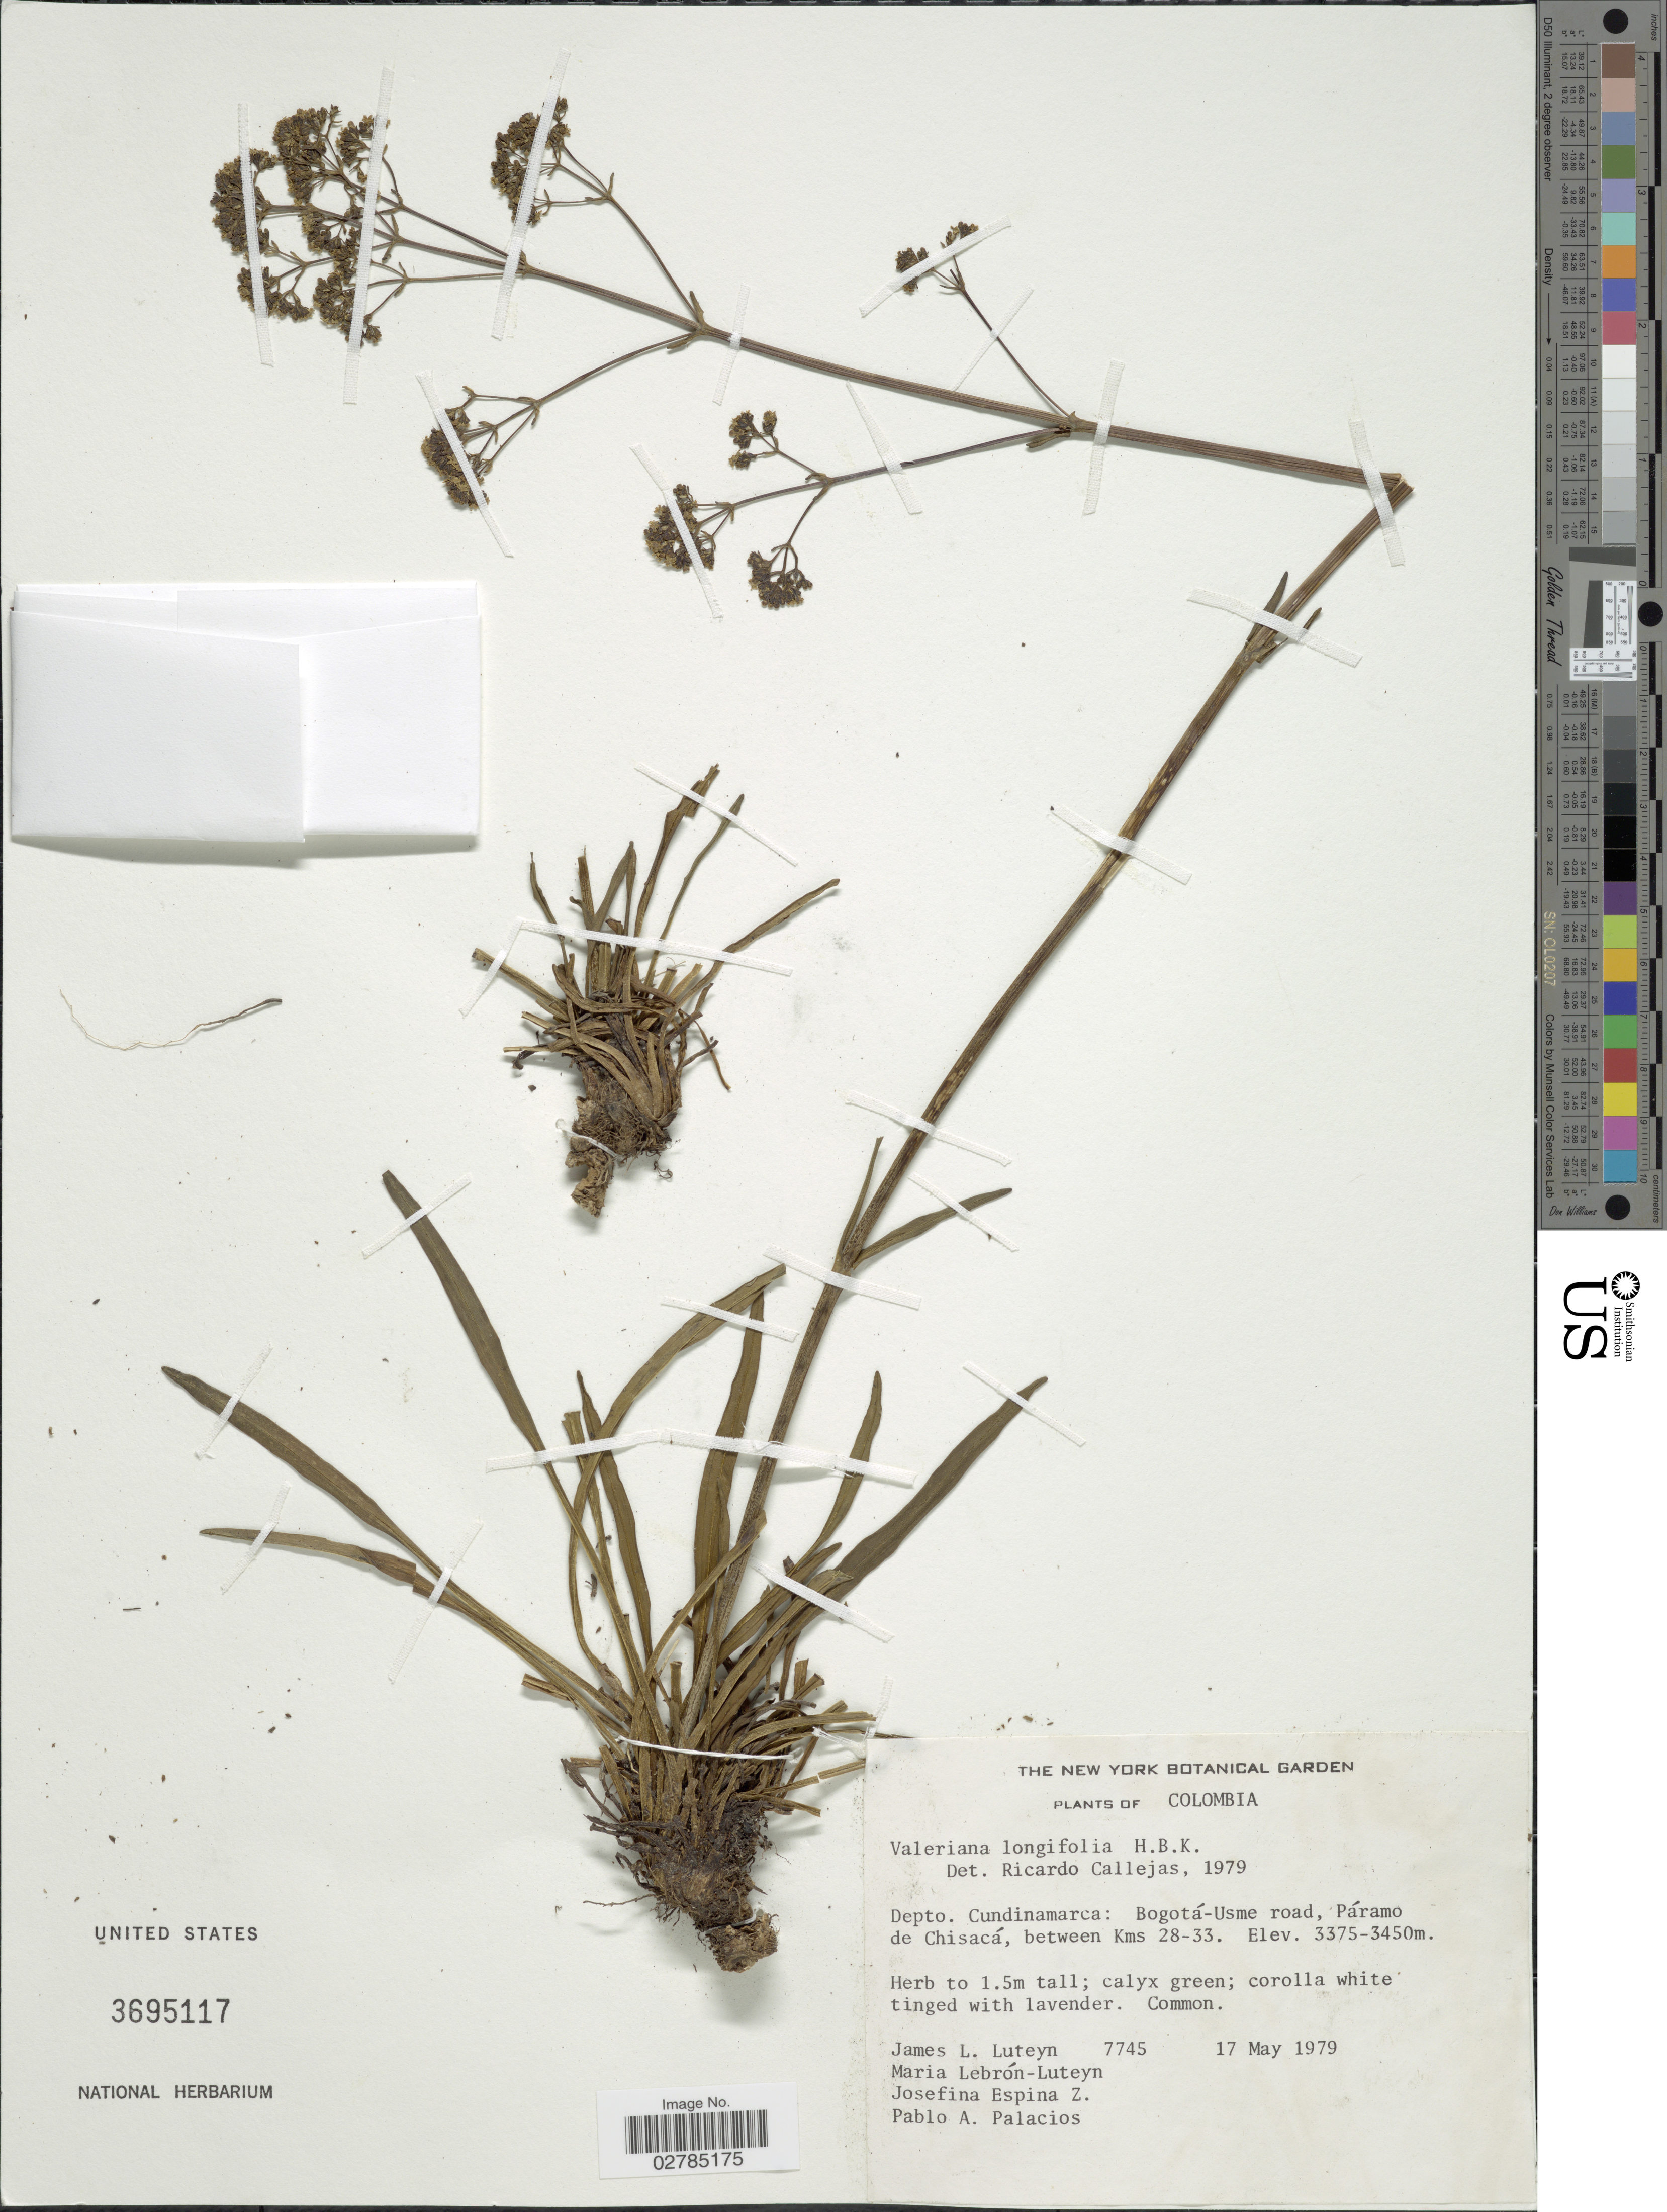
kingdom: Plantae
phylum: Tracheophyta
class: Magnoliopsida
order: Dipsacales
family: Caprifoliaceae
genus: Valeriana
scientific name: Valeriana pilosa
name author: Ruiz & Pav.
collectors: J. L. Luteyn, M. L. Lebrón-Luteyn, J. Espina Z. & P. Palacios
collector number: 7745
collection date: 1970-05-17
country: Colombia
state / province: Cundinamarca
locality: Depto. Cundinamarca, Bogotá-Usme road, Páramo de Chisacá, between Kms 28-33.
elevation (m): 3375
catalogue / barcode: US 3695117